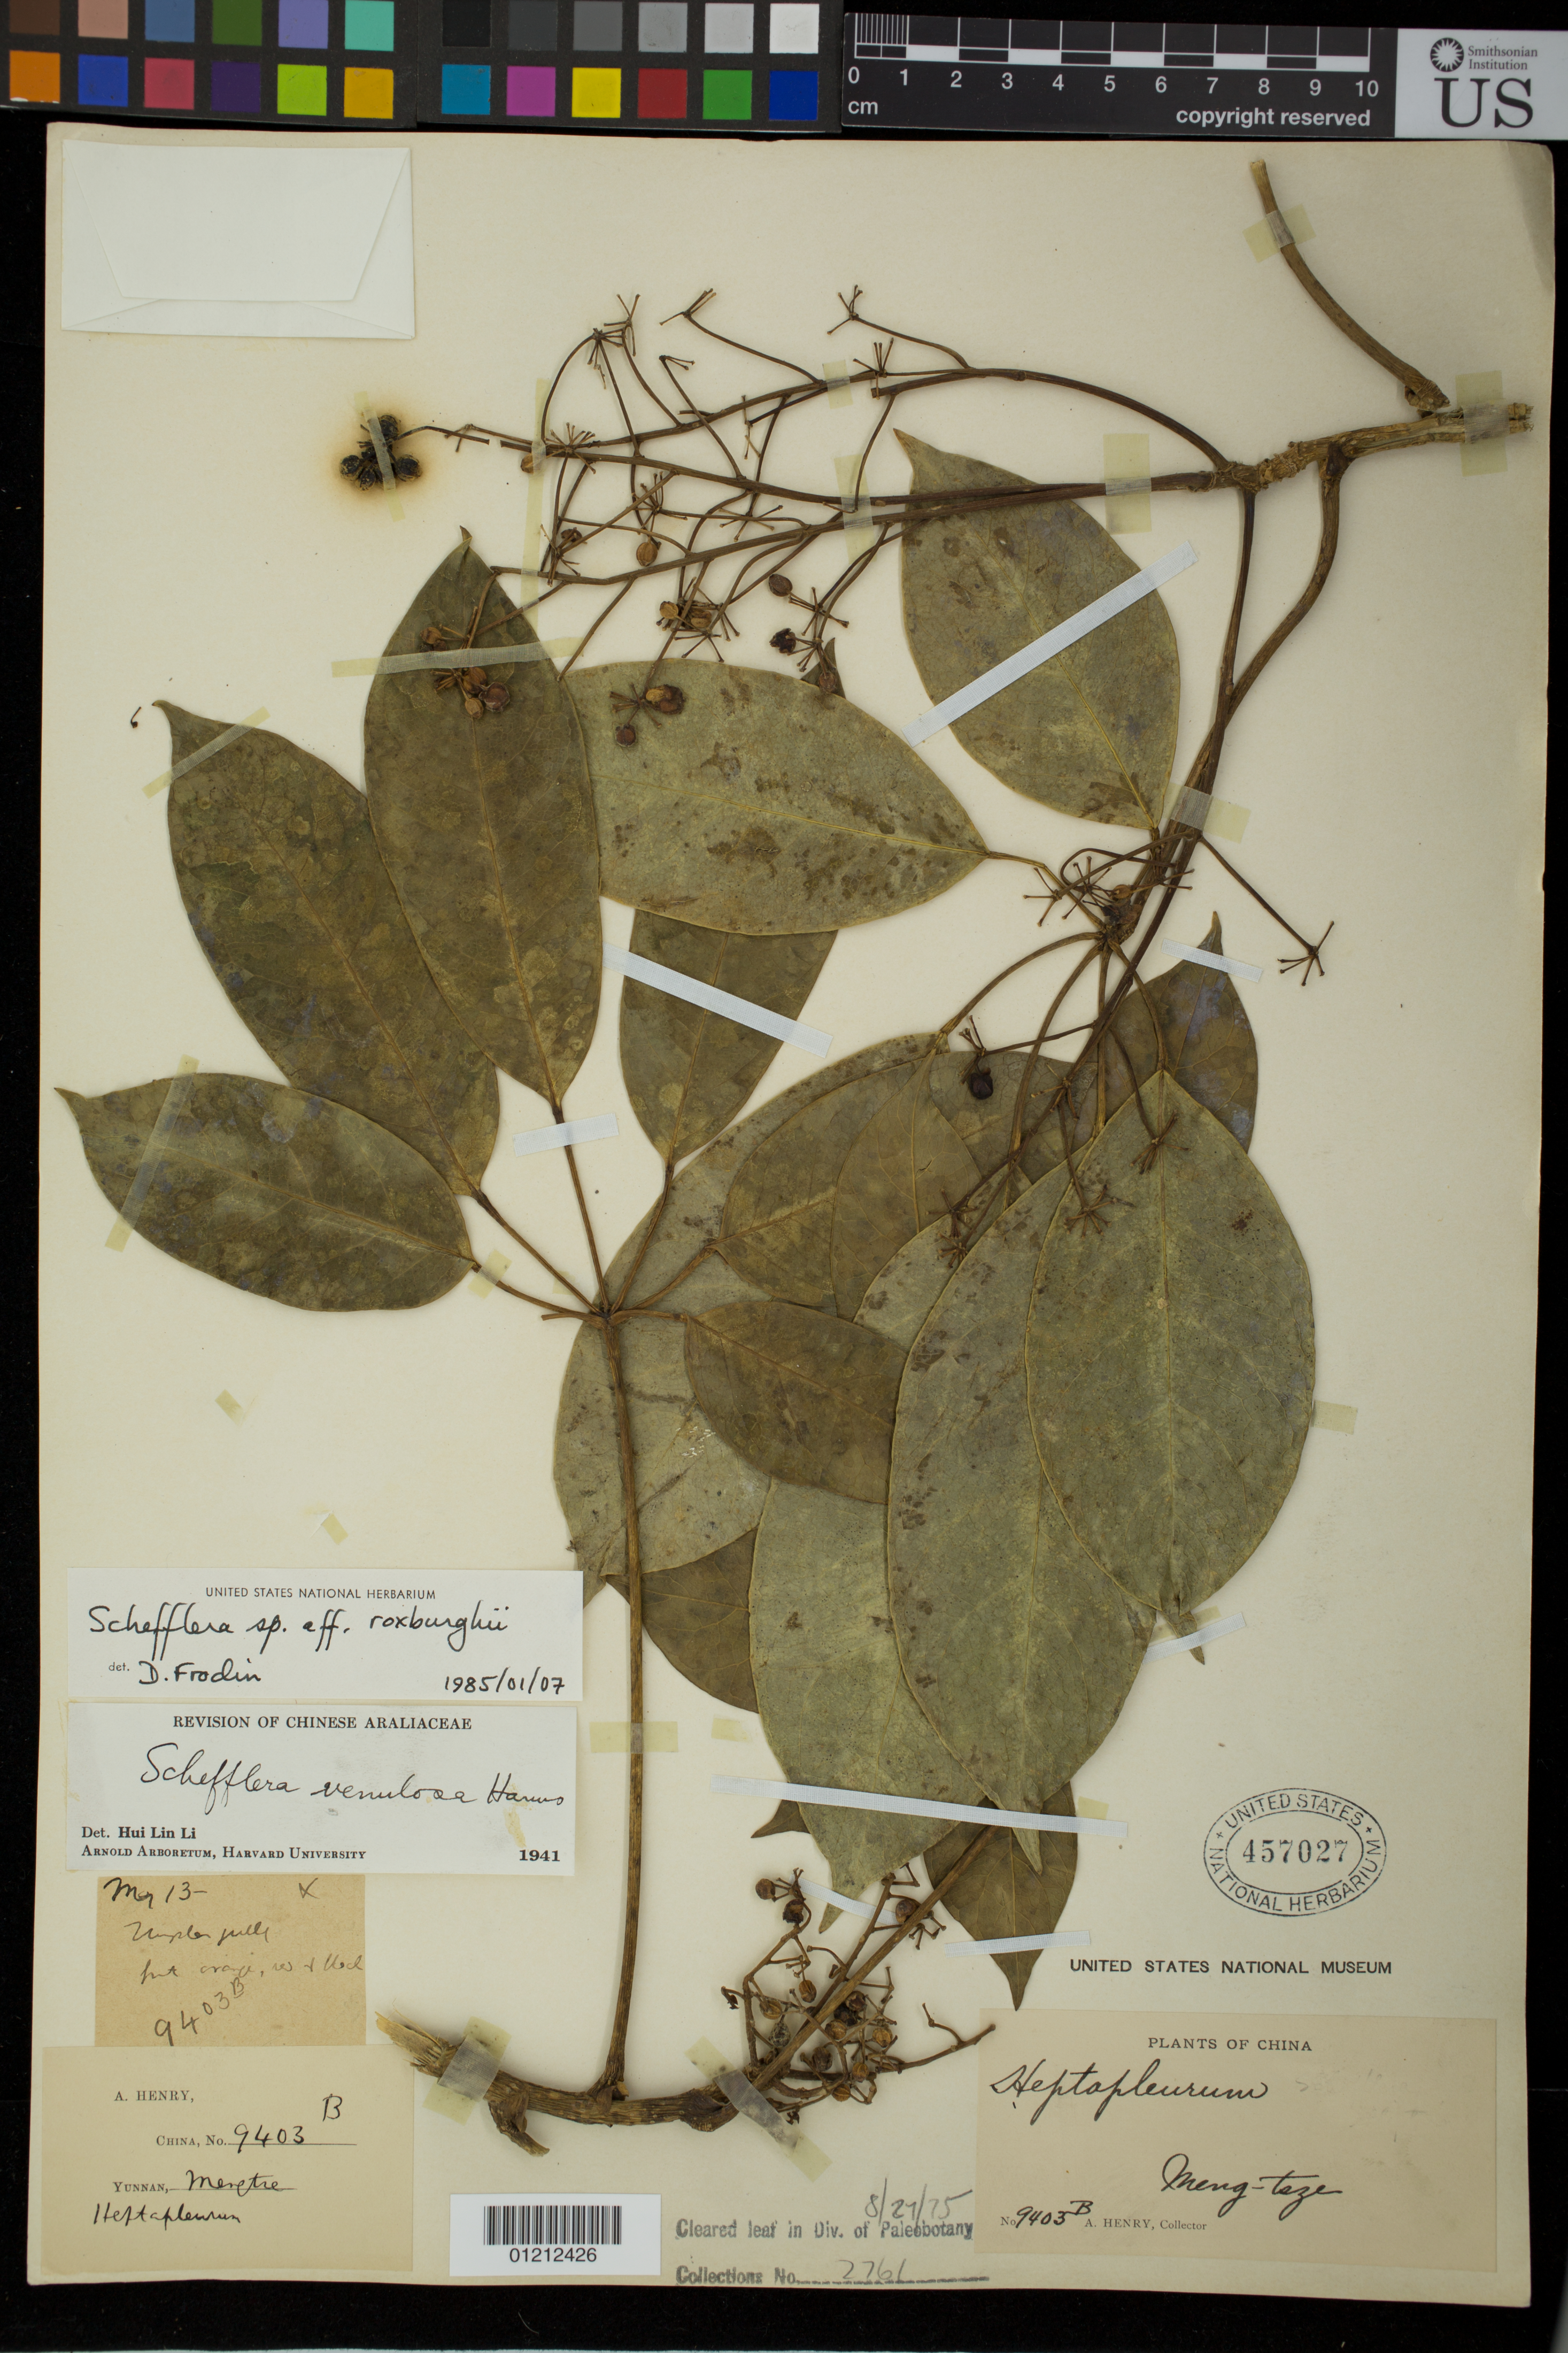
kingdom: Plantae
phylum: Tracheophyta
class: Magnoliopsida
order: Apiales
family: Araliaceae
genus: Schefflera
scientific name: Schefflera sp.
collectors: A. Henry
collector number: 9403 B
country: China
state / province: Yunnan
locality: Meng-tsze.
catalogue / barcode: US 457027